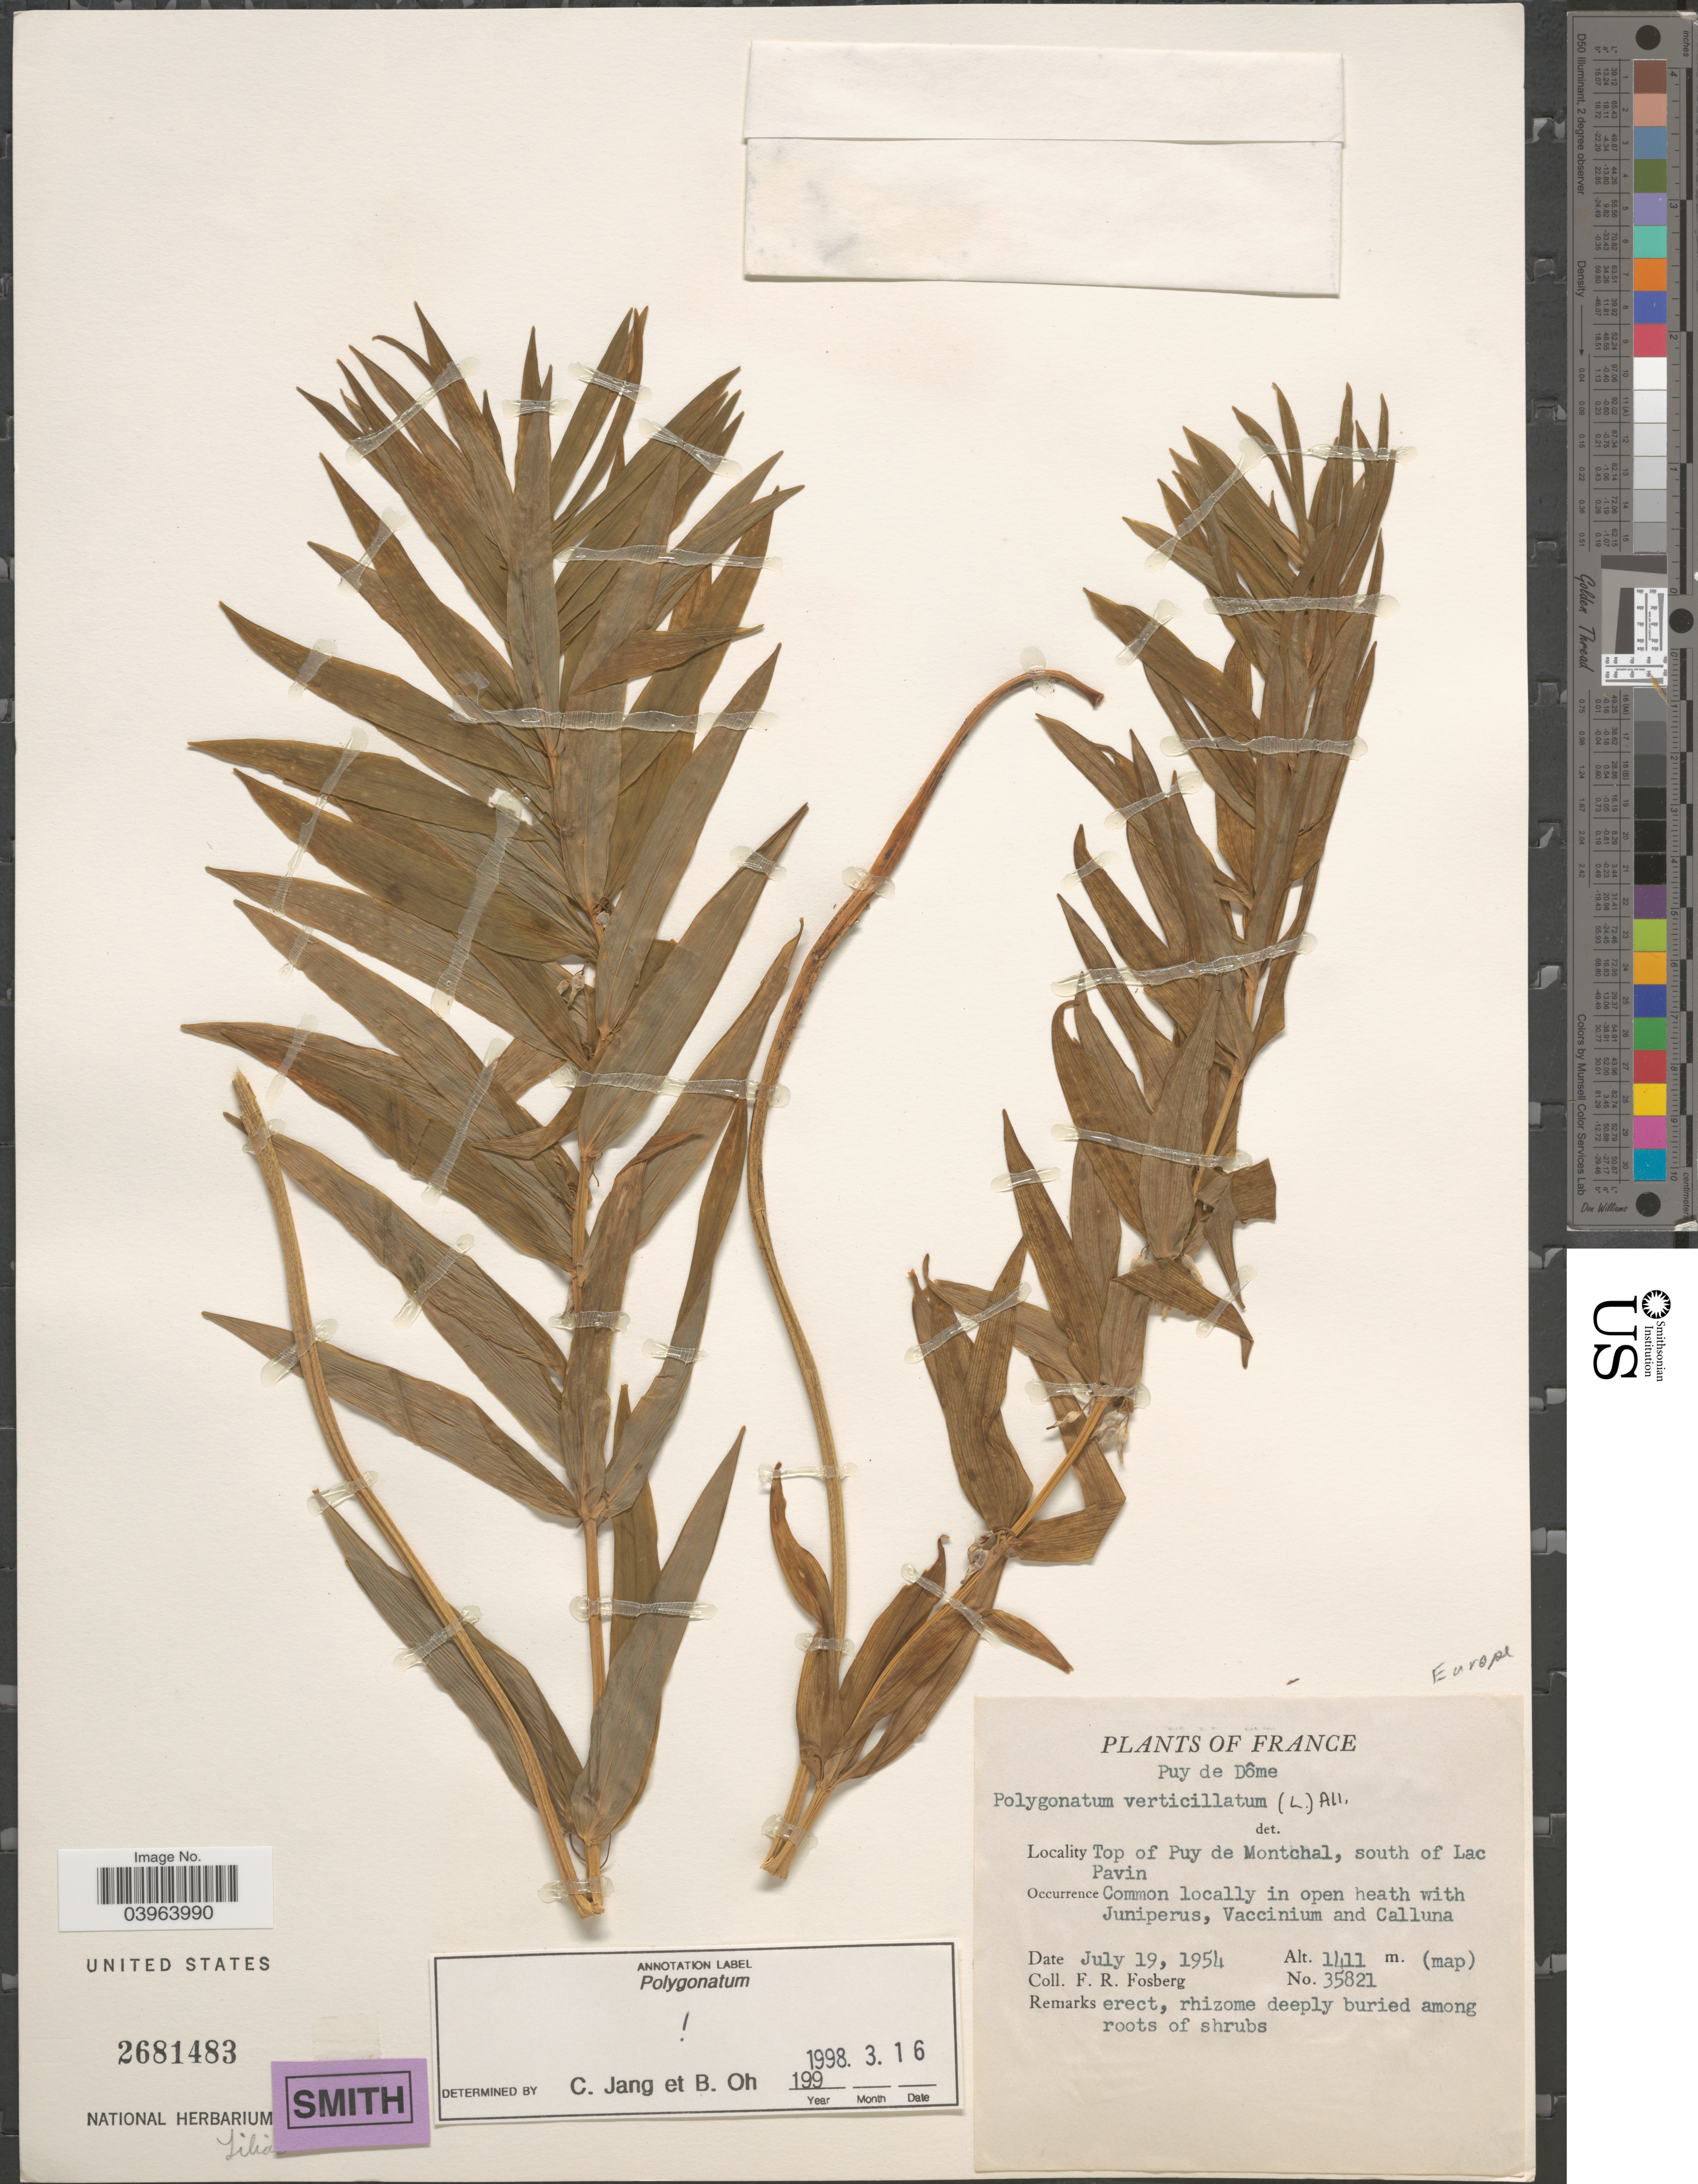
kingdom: Plantae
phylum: Tracheophyta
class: Liliopsida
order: Asparagales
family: Asparagaceae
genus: Polygonatum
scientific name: Polygonatum verticillatum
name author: (L.) All.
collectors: F. R. Fosberg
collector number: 35821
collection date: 1954-07-19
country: France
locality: Puy de Dôme. Top of Puy de Montchal, south of Lac Pavin.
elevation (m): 1411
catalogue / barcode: US 2681483